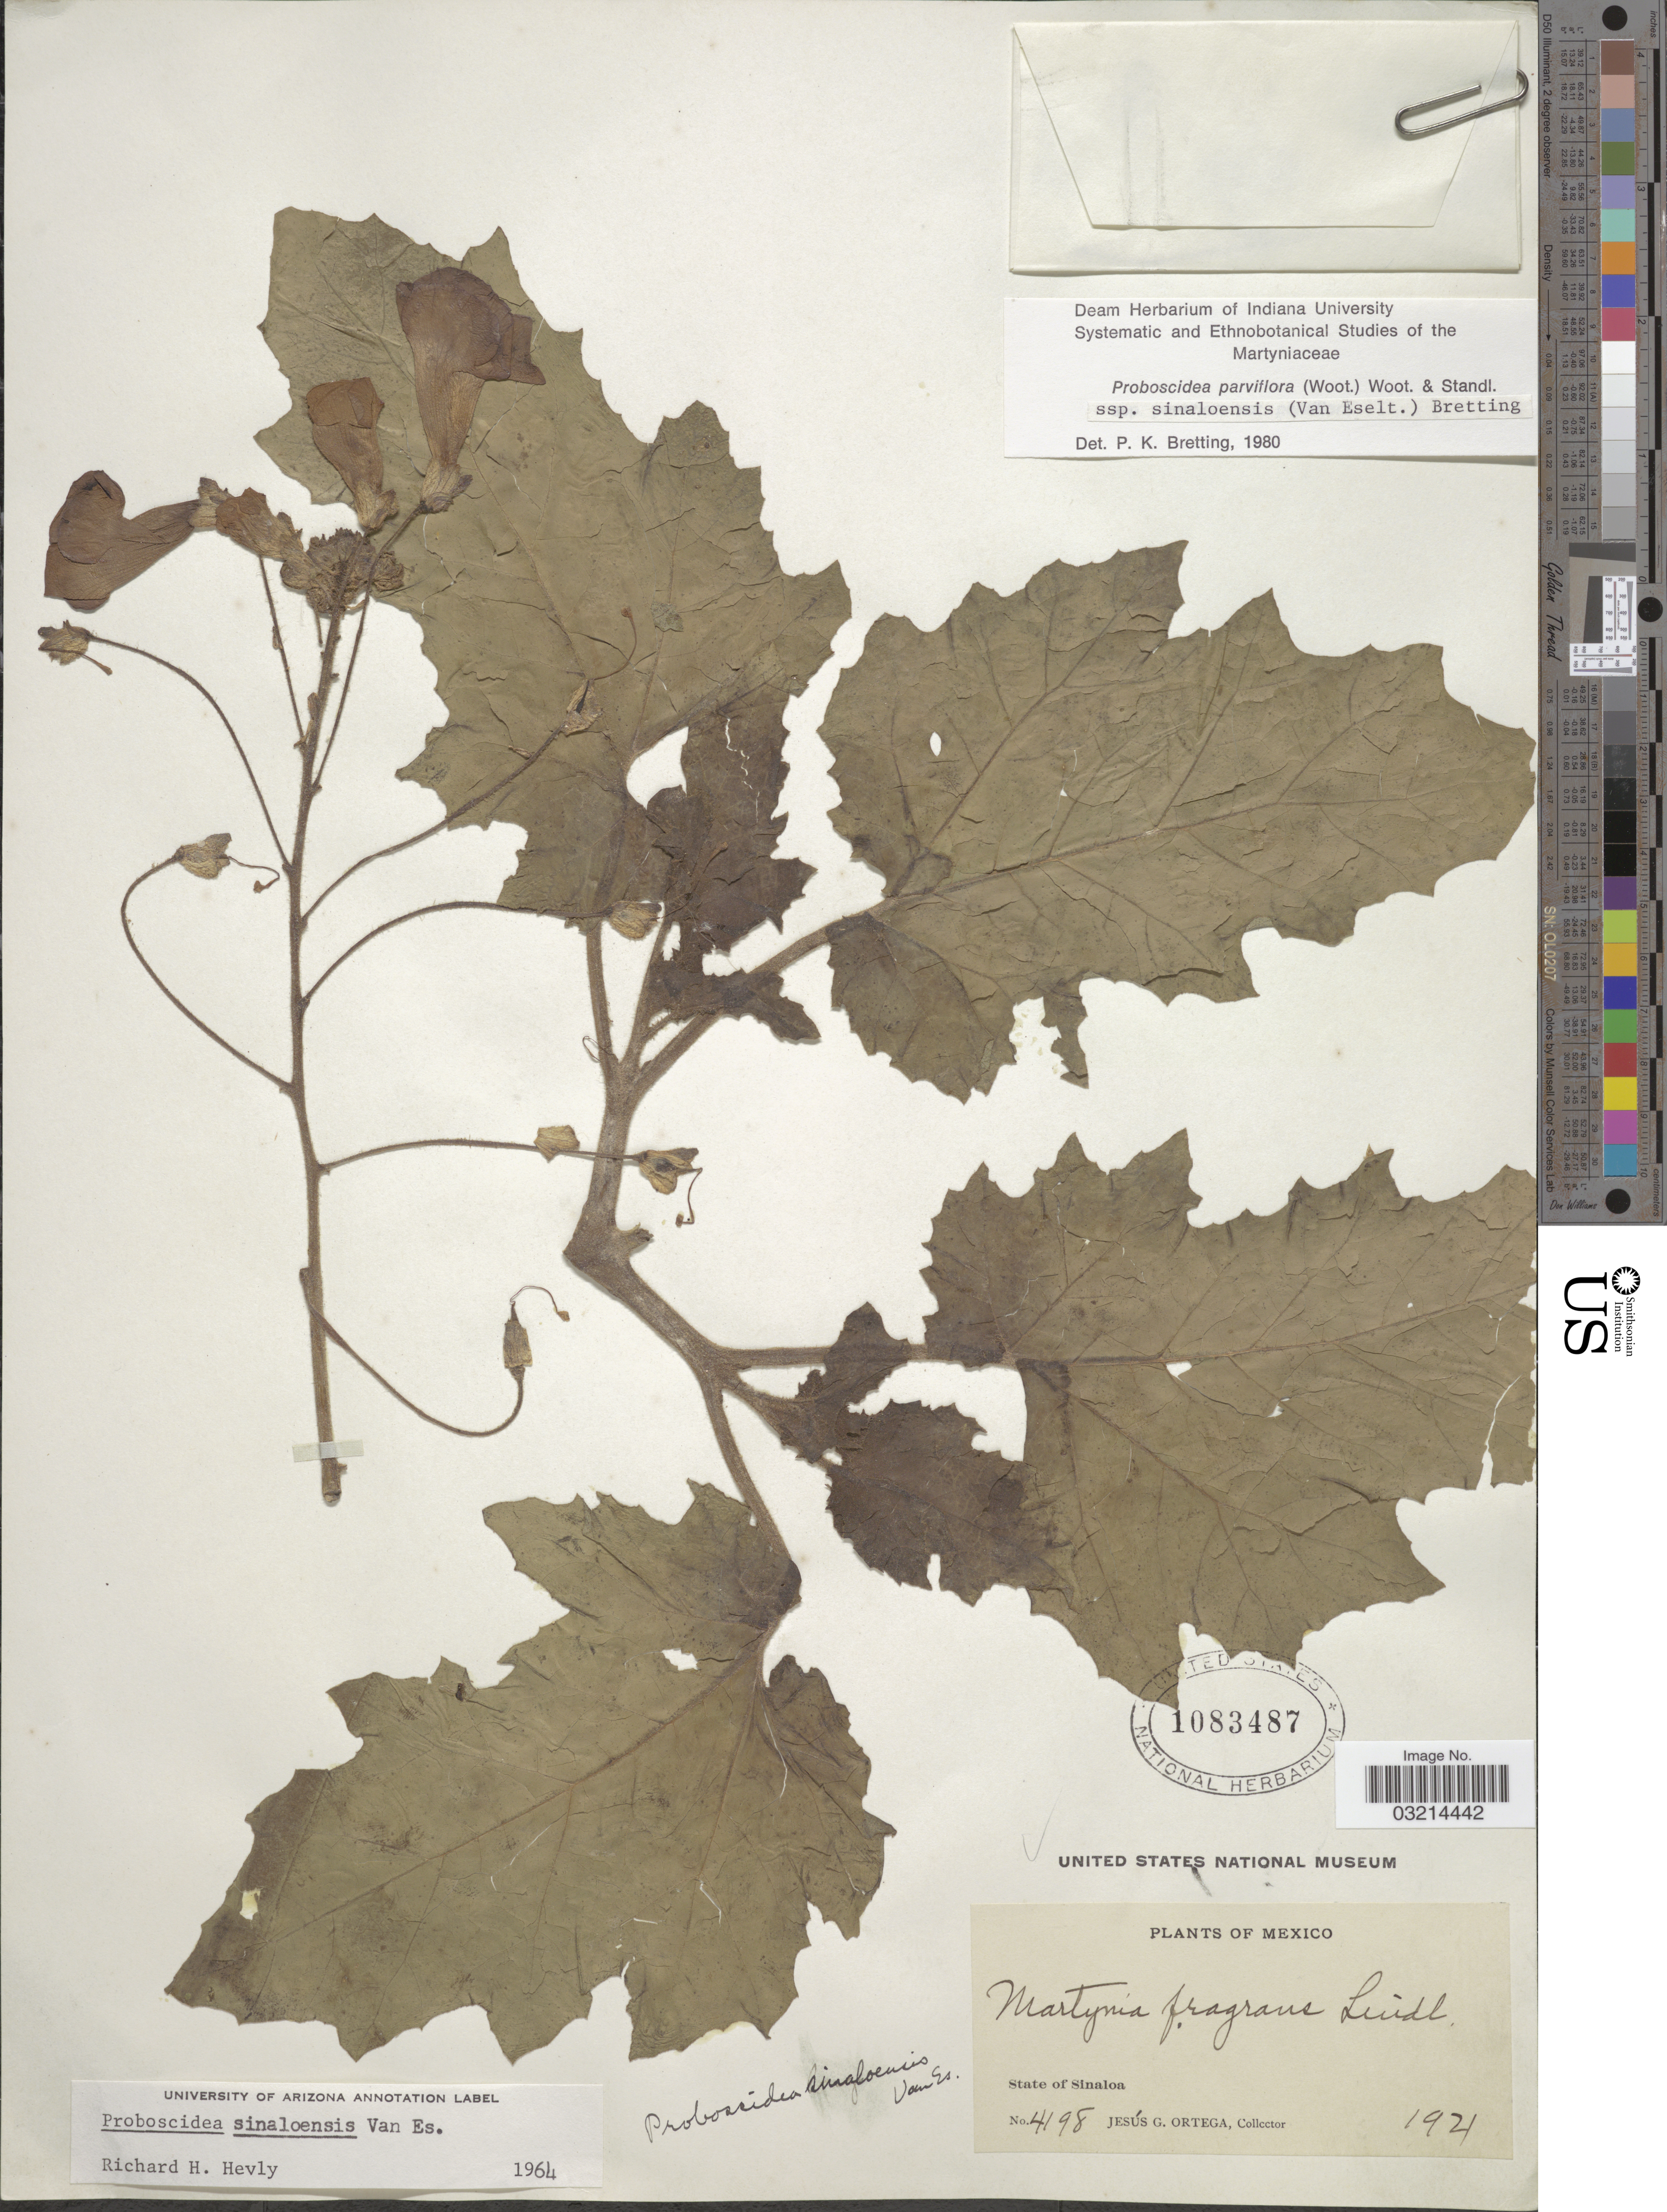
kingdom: Plantae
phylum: Tracheophyta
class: Magnoliopsida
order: Lamiales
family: Martyniaceae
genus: Proboscidea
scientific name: Proboscidea parviflora subsp. sinaloensis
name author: (Wooton) Wooton & Standl.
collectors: J. Ortega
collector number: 4198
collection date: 1921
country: Mexico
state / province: Sinaloa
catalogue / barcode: US 1083487